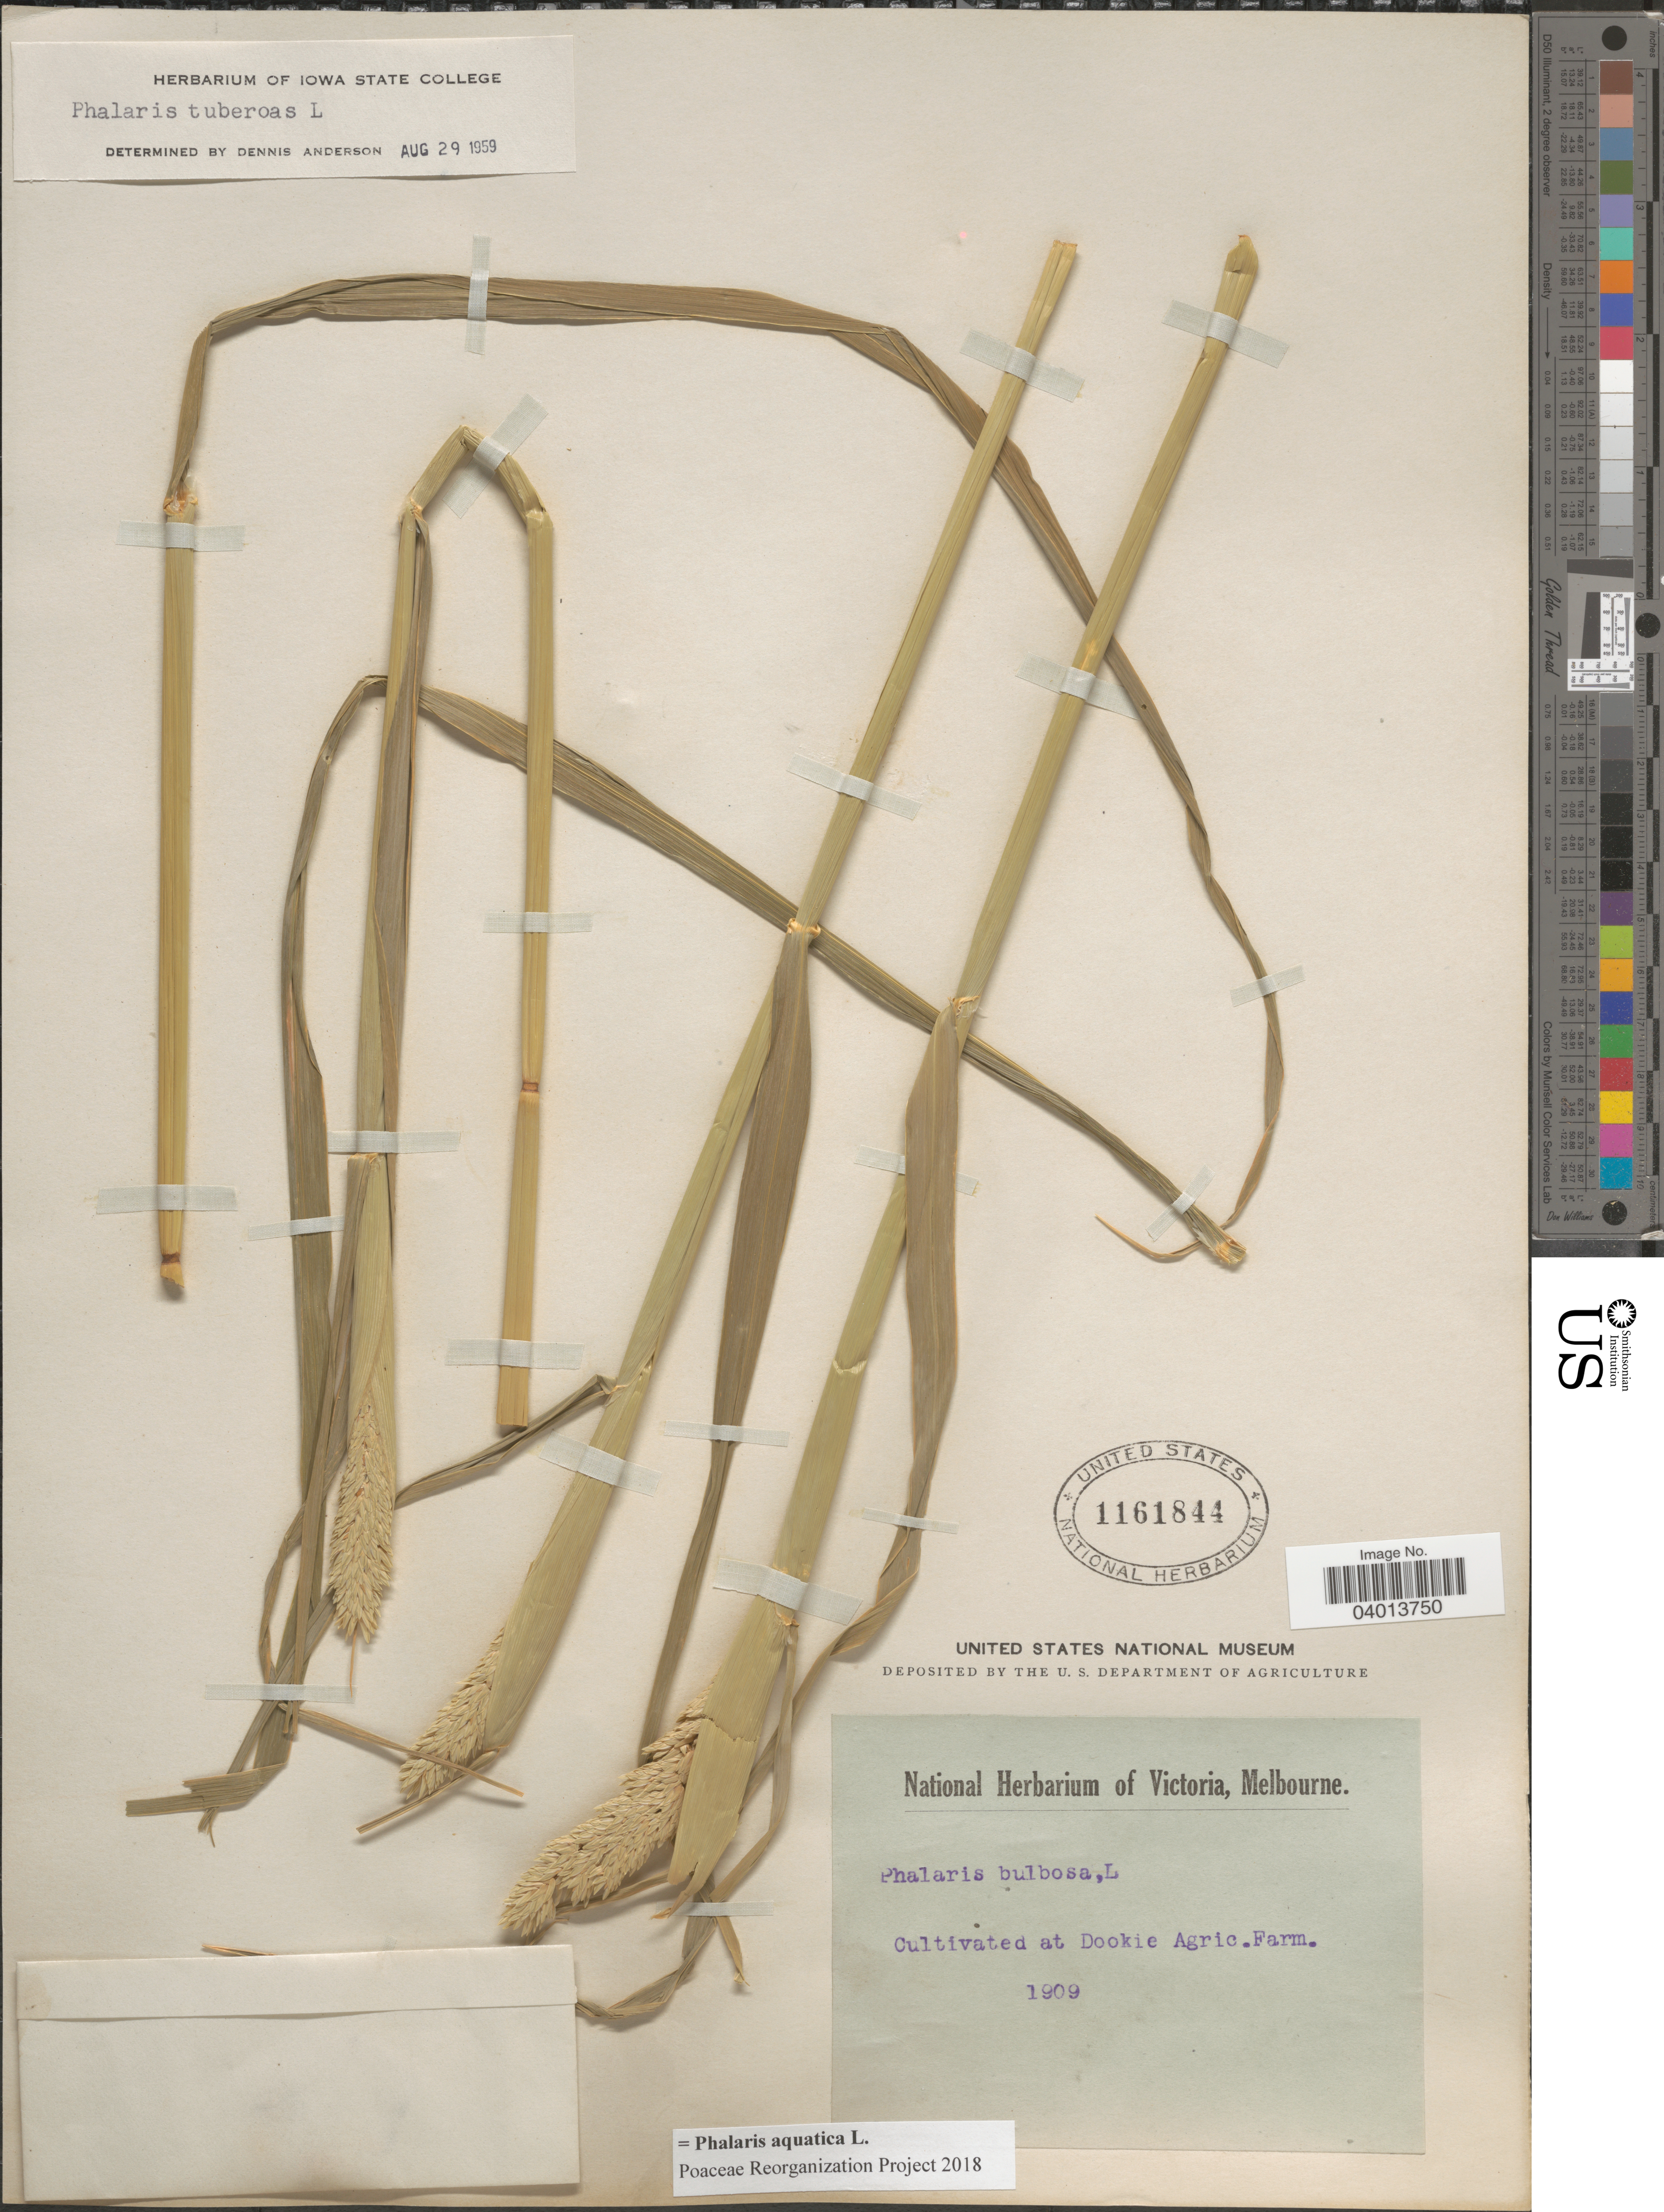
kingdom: Plantae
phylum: Tracheophyta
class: Liliopsida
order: Poales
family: Poaceae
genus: Phalaris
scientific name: Phalaris aquatica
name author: L.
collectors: Ex herb. Victoria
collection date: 1909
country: Australia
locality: Cultivated at Dookie Agric. Farm.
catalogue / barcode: US 1161844